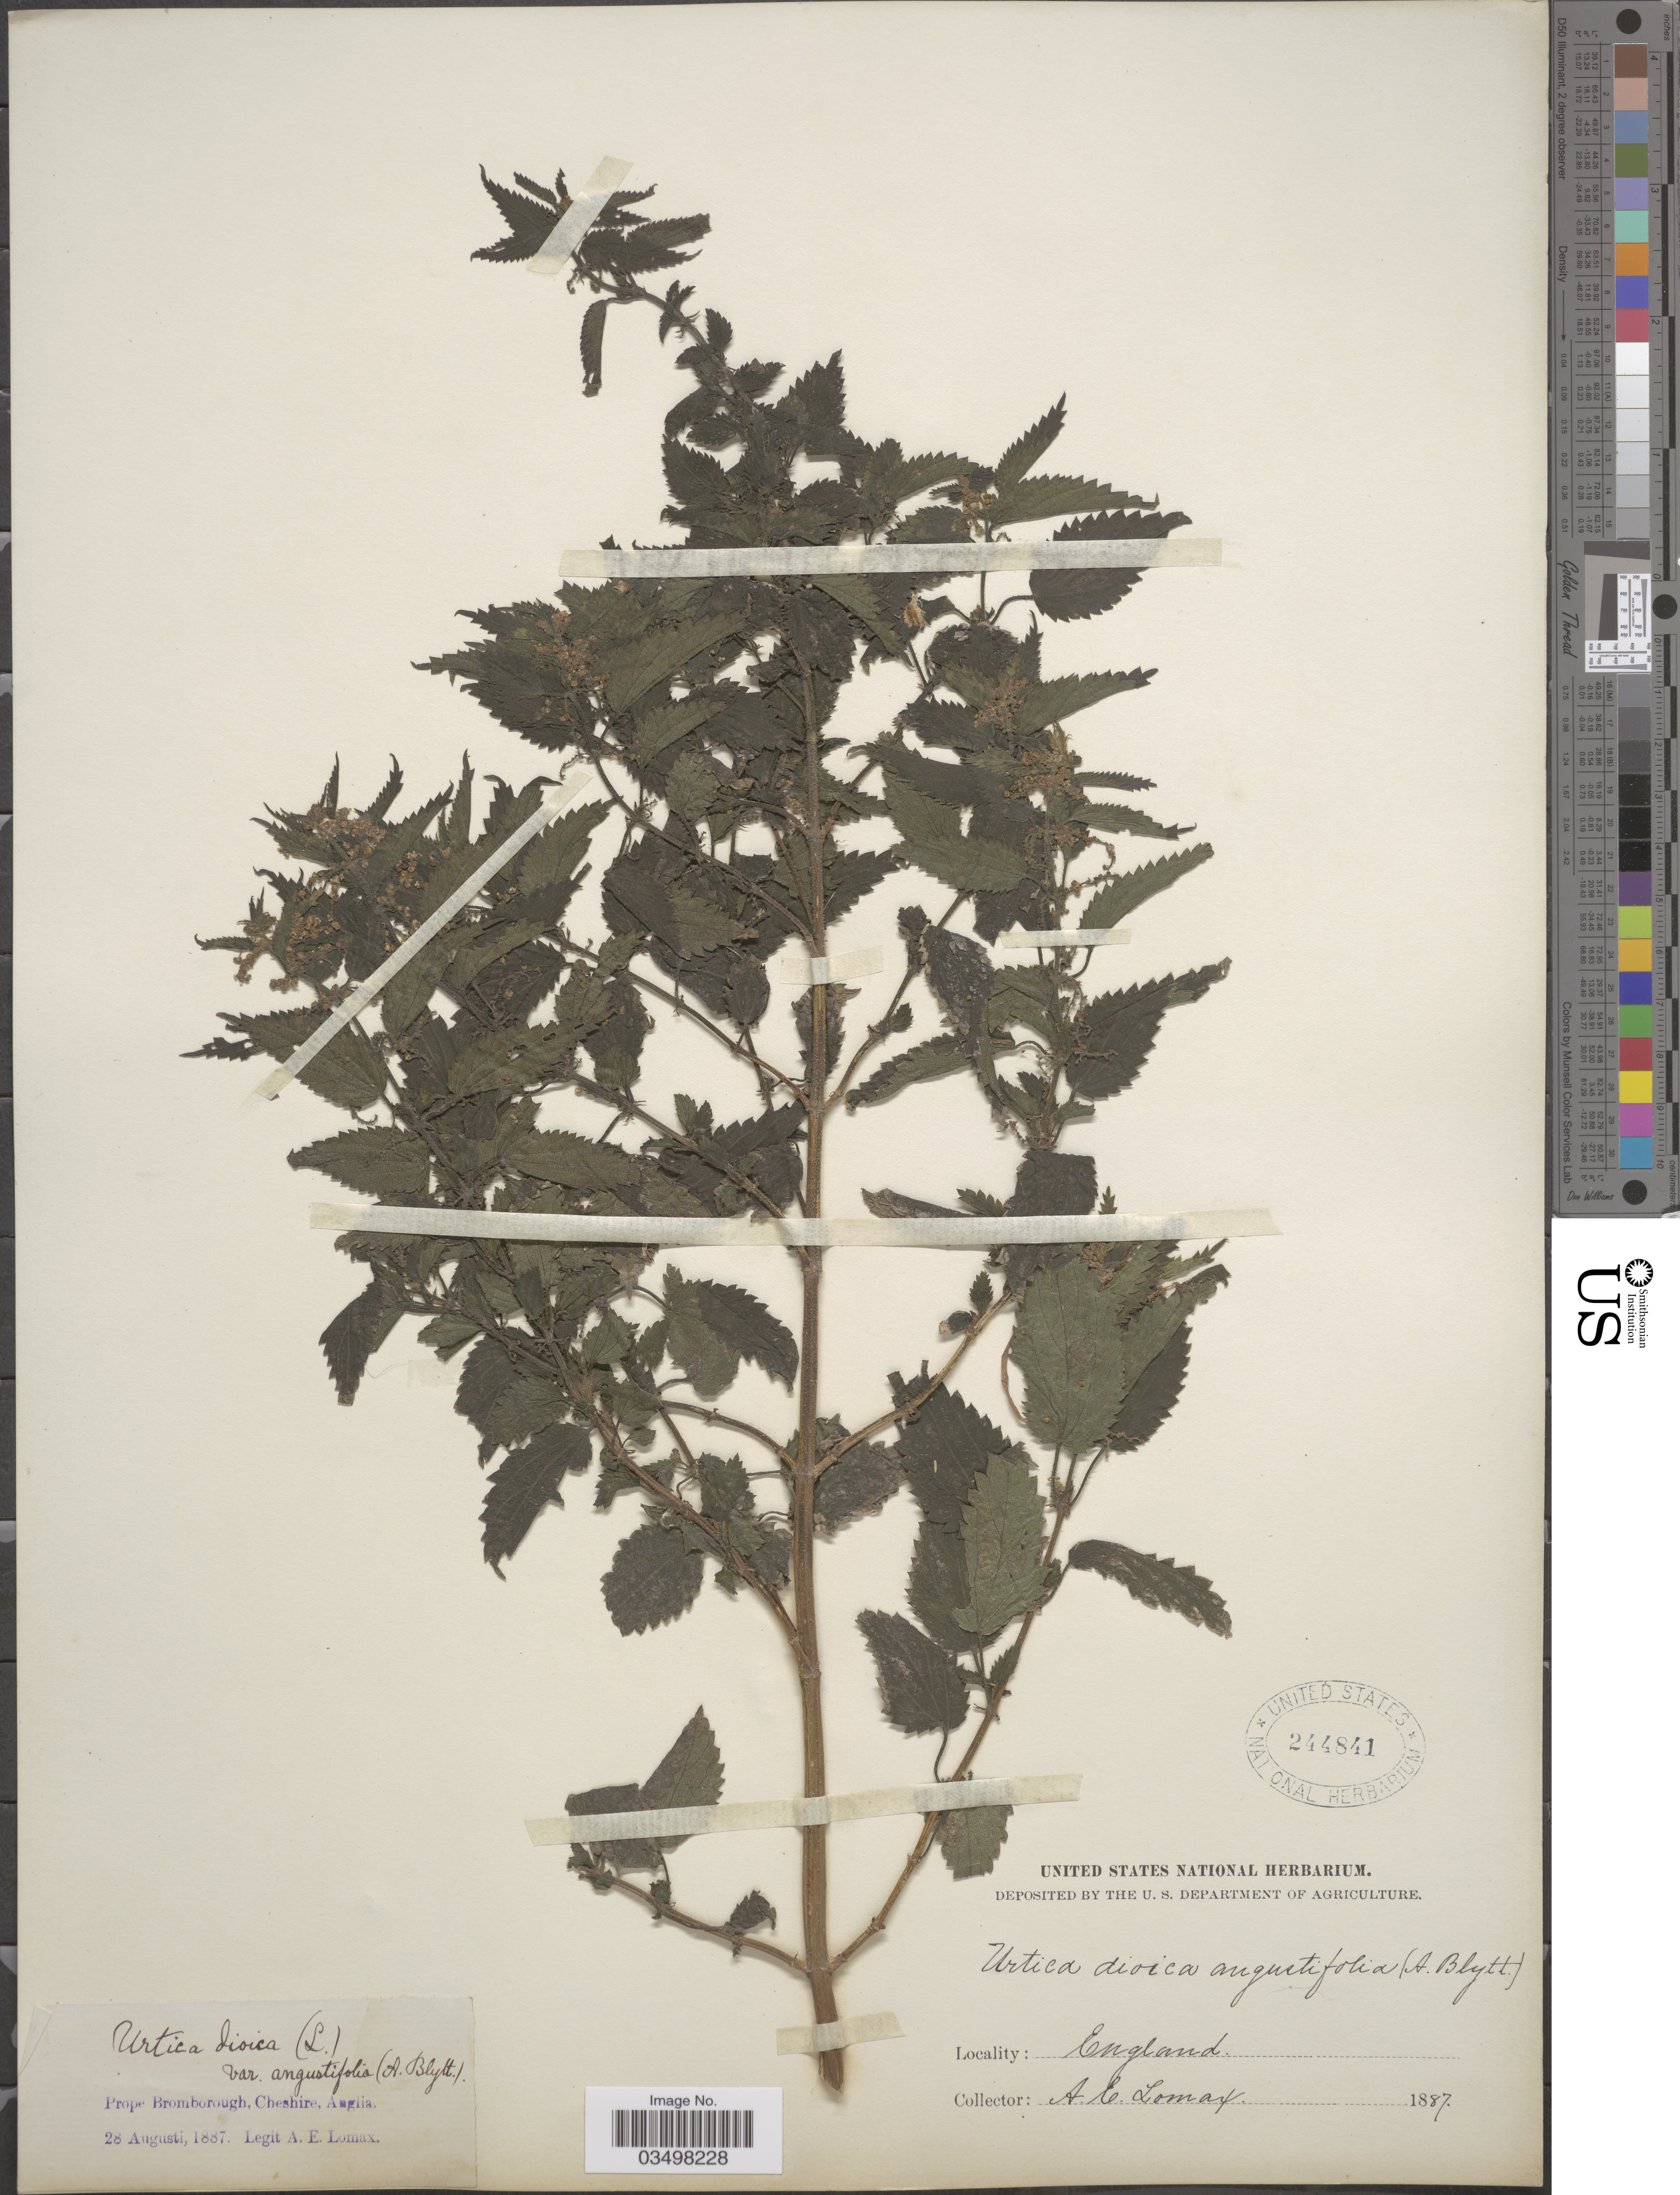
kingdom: Plantae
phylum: Tracheophyta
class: Magnoliopsida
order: Rosales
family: Urticaceae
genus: Urtica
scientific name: Urtica dioica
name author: L.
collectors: A. Lomax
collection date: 1887-08-28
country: United Kingdom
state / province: England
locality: Prope Bromborough, Cheshire, Anglia.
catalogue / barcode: US 244841